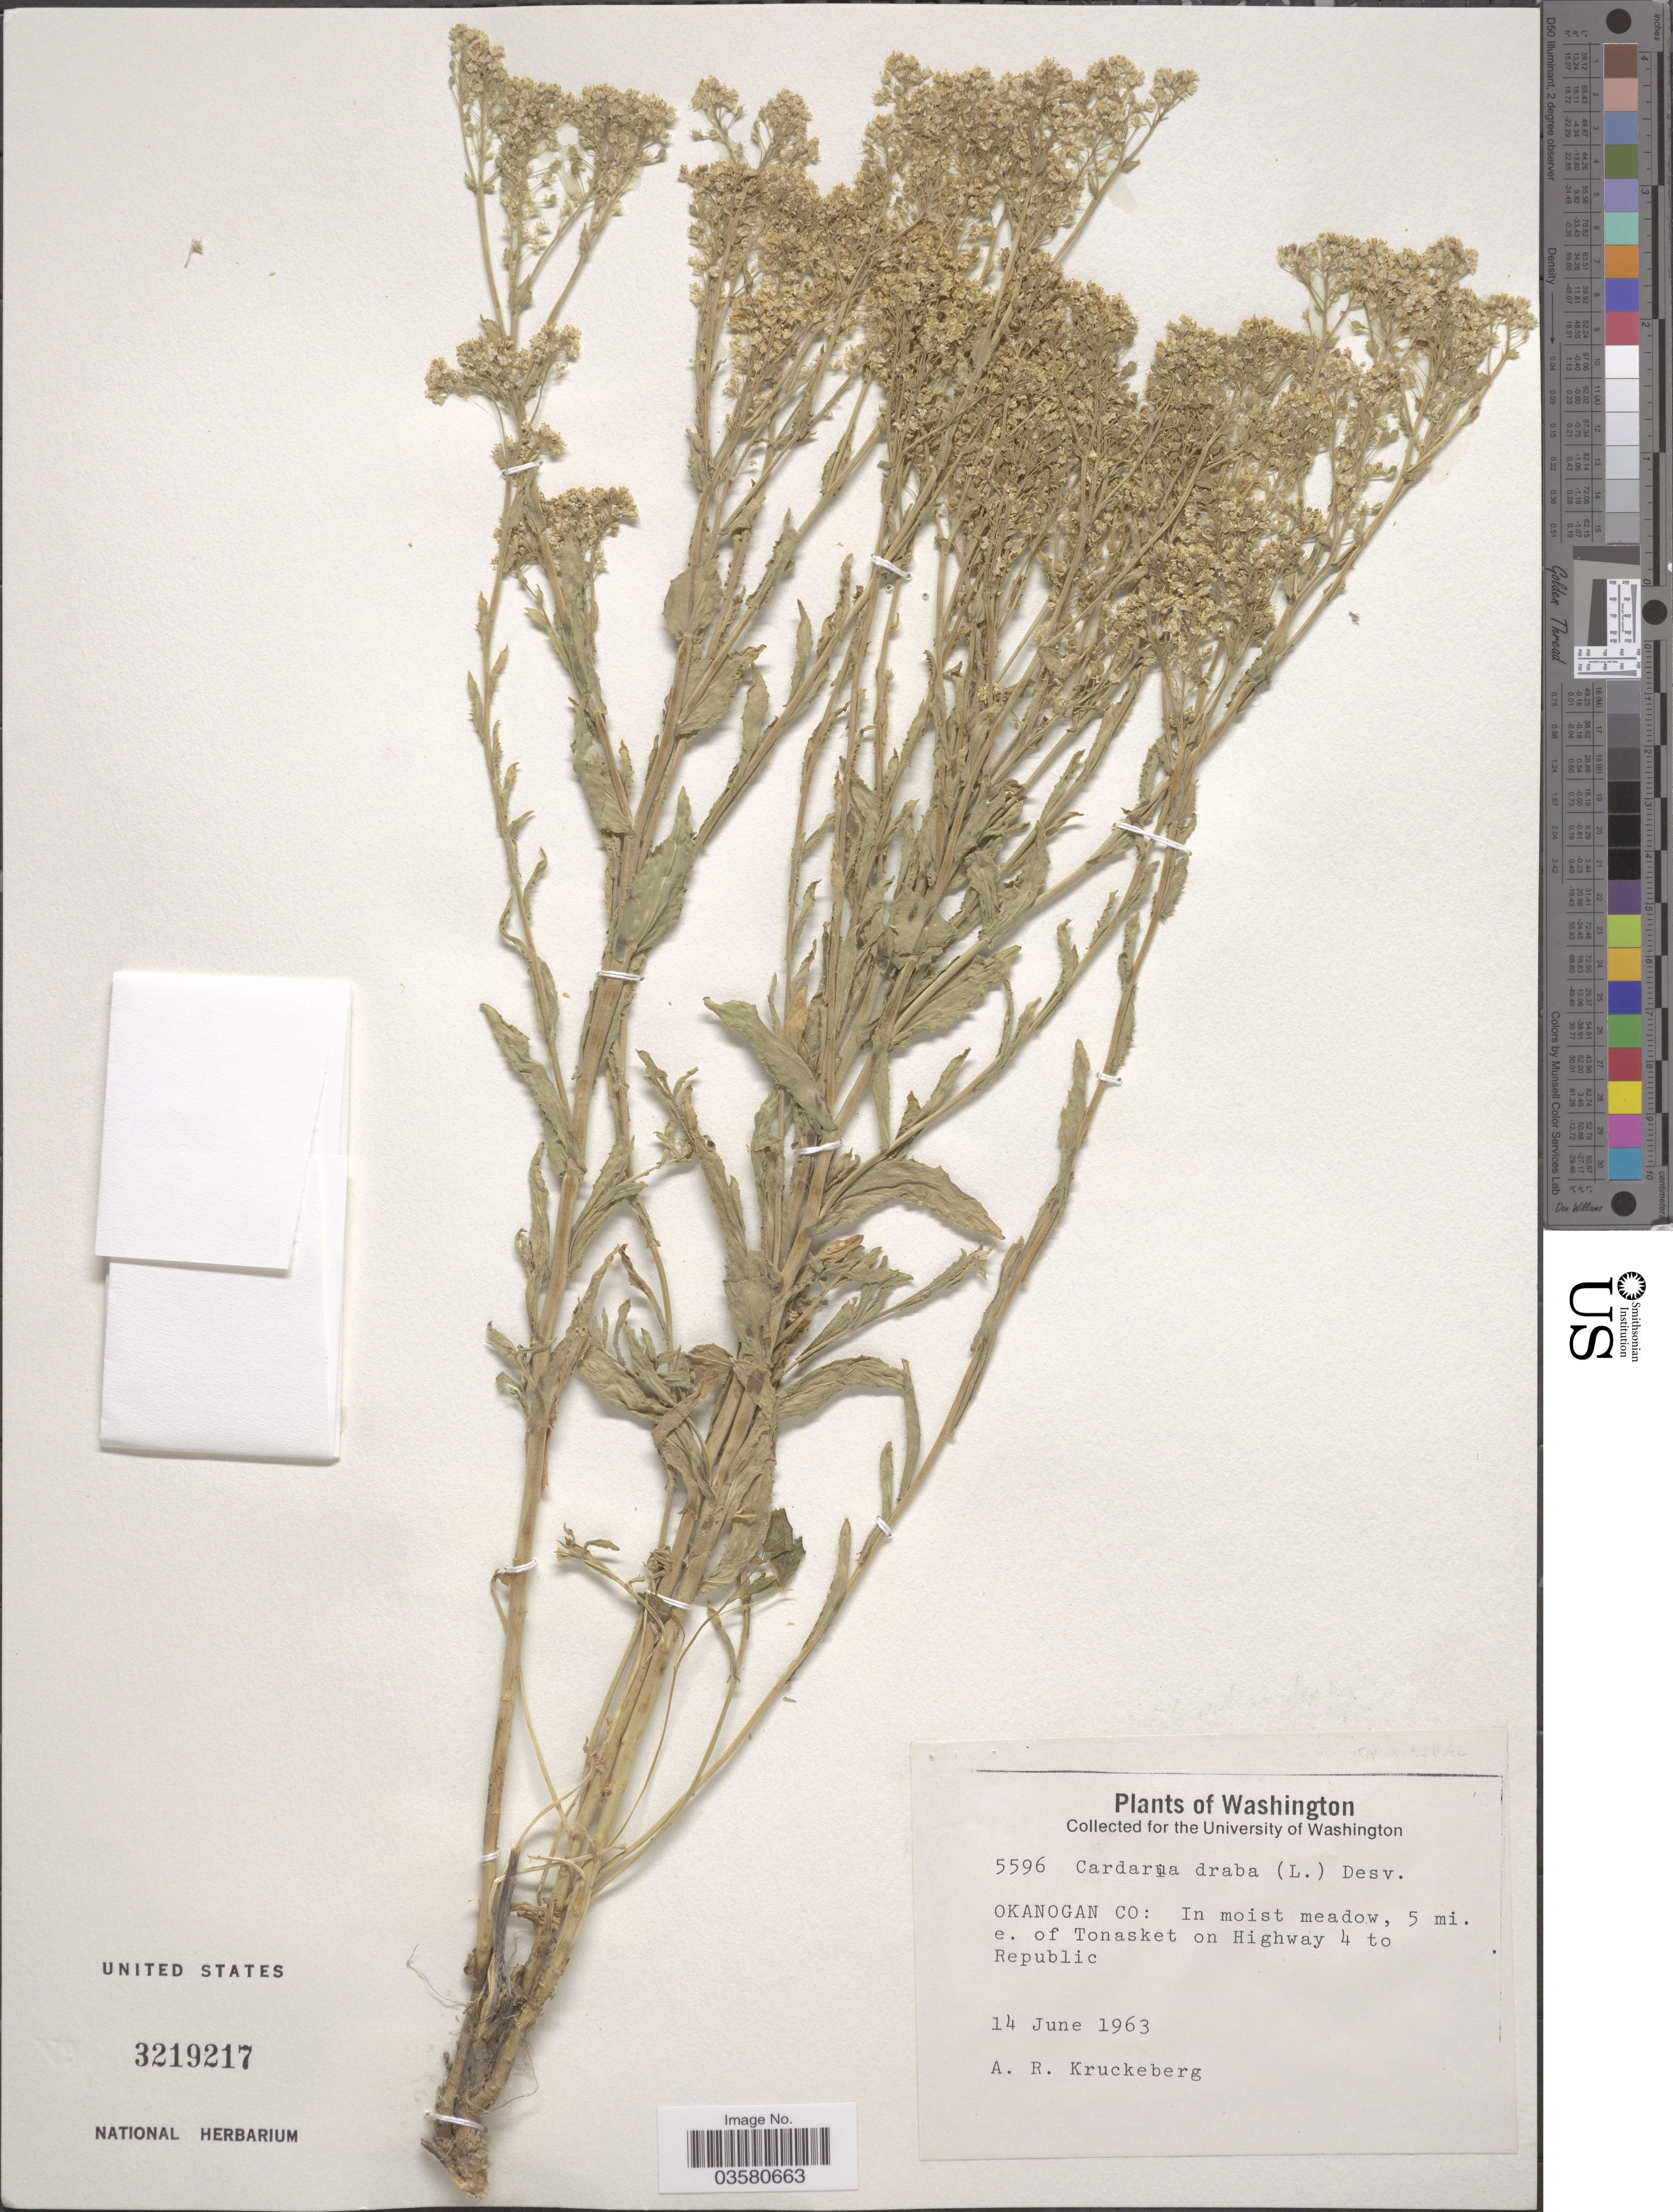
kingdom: Plantae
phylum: Tracheophyta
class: Magnoliopsida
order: Brassicales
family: Brassicaceae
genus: Lepidium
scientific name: Lepidium appelianum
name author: Al-Shehbaz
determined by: Legler, B. S.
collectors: A. Kruckeberg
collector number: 5596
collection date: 1963-06-14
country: United States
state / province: Washington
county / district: Okanogan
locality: Okanogan Co: In moist meadow, 5 mi. e. of Tonasket on Highway 4 to Republic.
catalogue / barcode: US 3219217